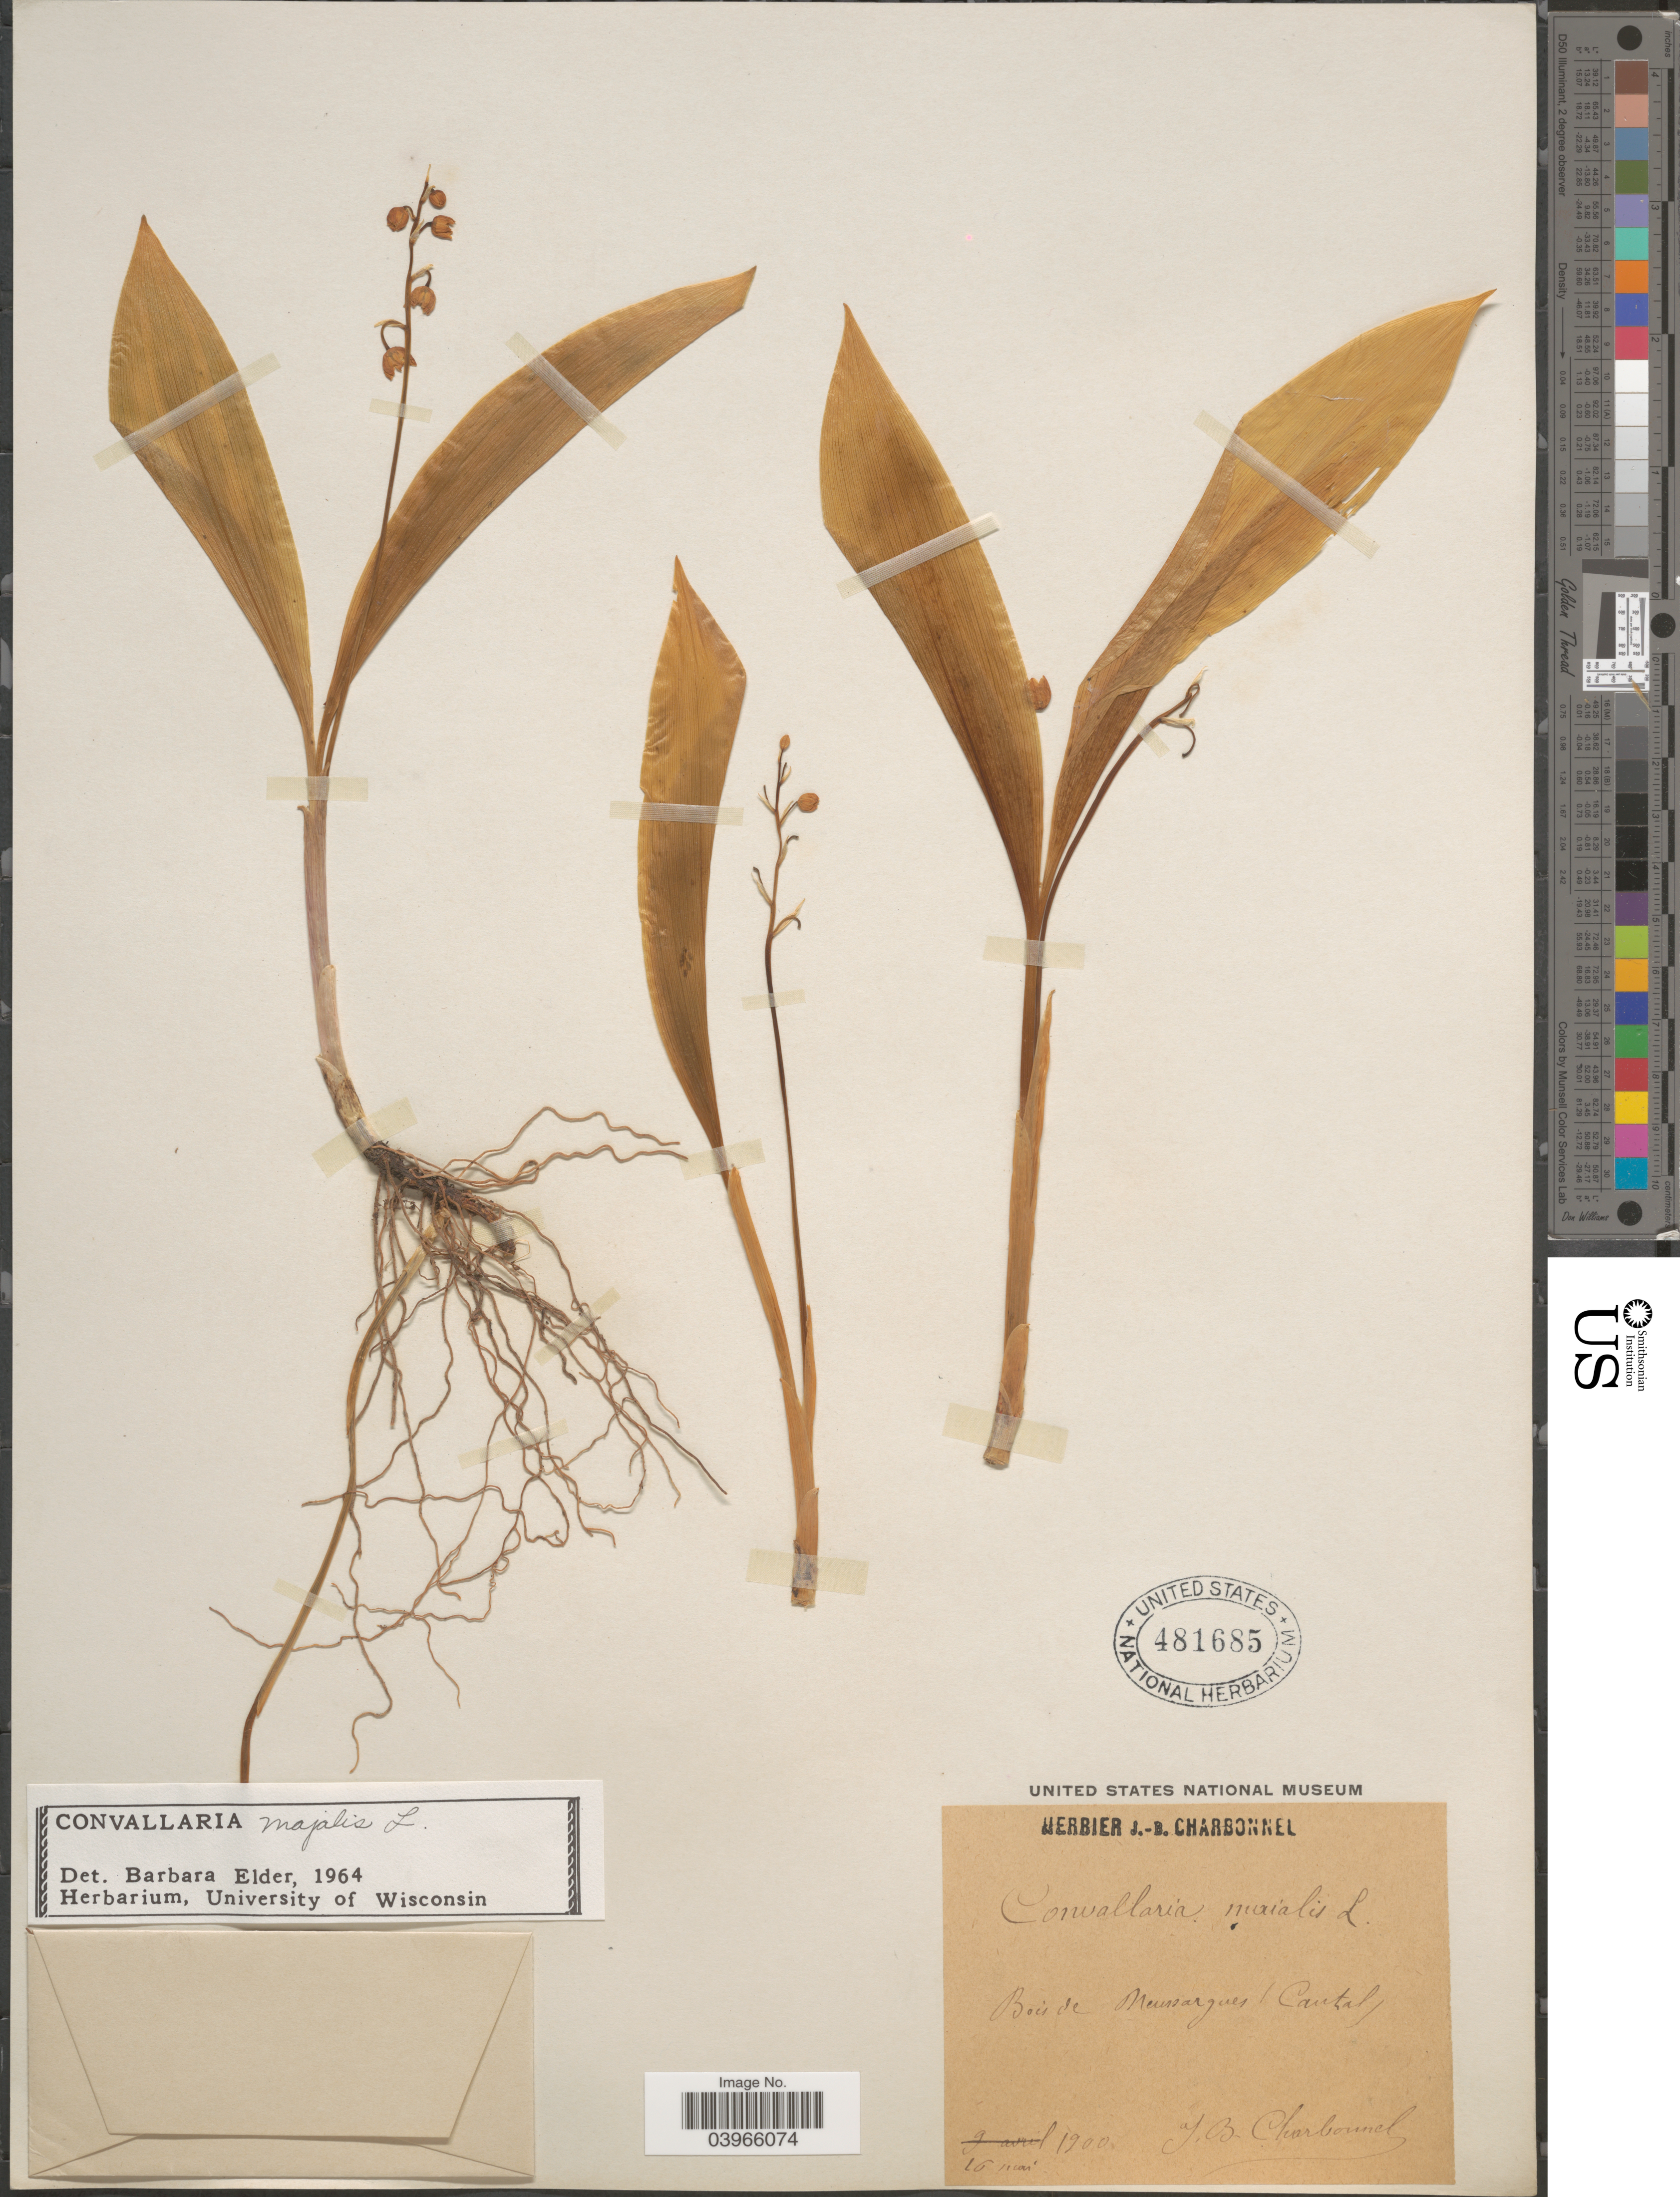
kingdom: Plantae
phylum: Tracheophyta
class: Liliopsida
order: Asparagales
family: Asparagaceae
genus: Convallaria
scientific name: Convallaria majalis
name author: L.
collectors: J. Charbonnel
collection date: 1900-05-16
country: France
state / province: Auvergne-Rhône-Alpes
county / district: Cantal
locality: Bois de Meyrargues (Cantal).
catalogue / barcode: US 481685